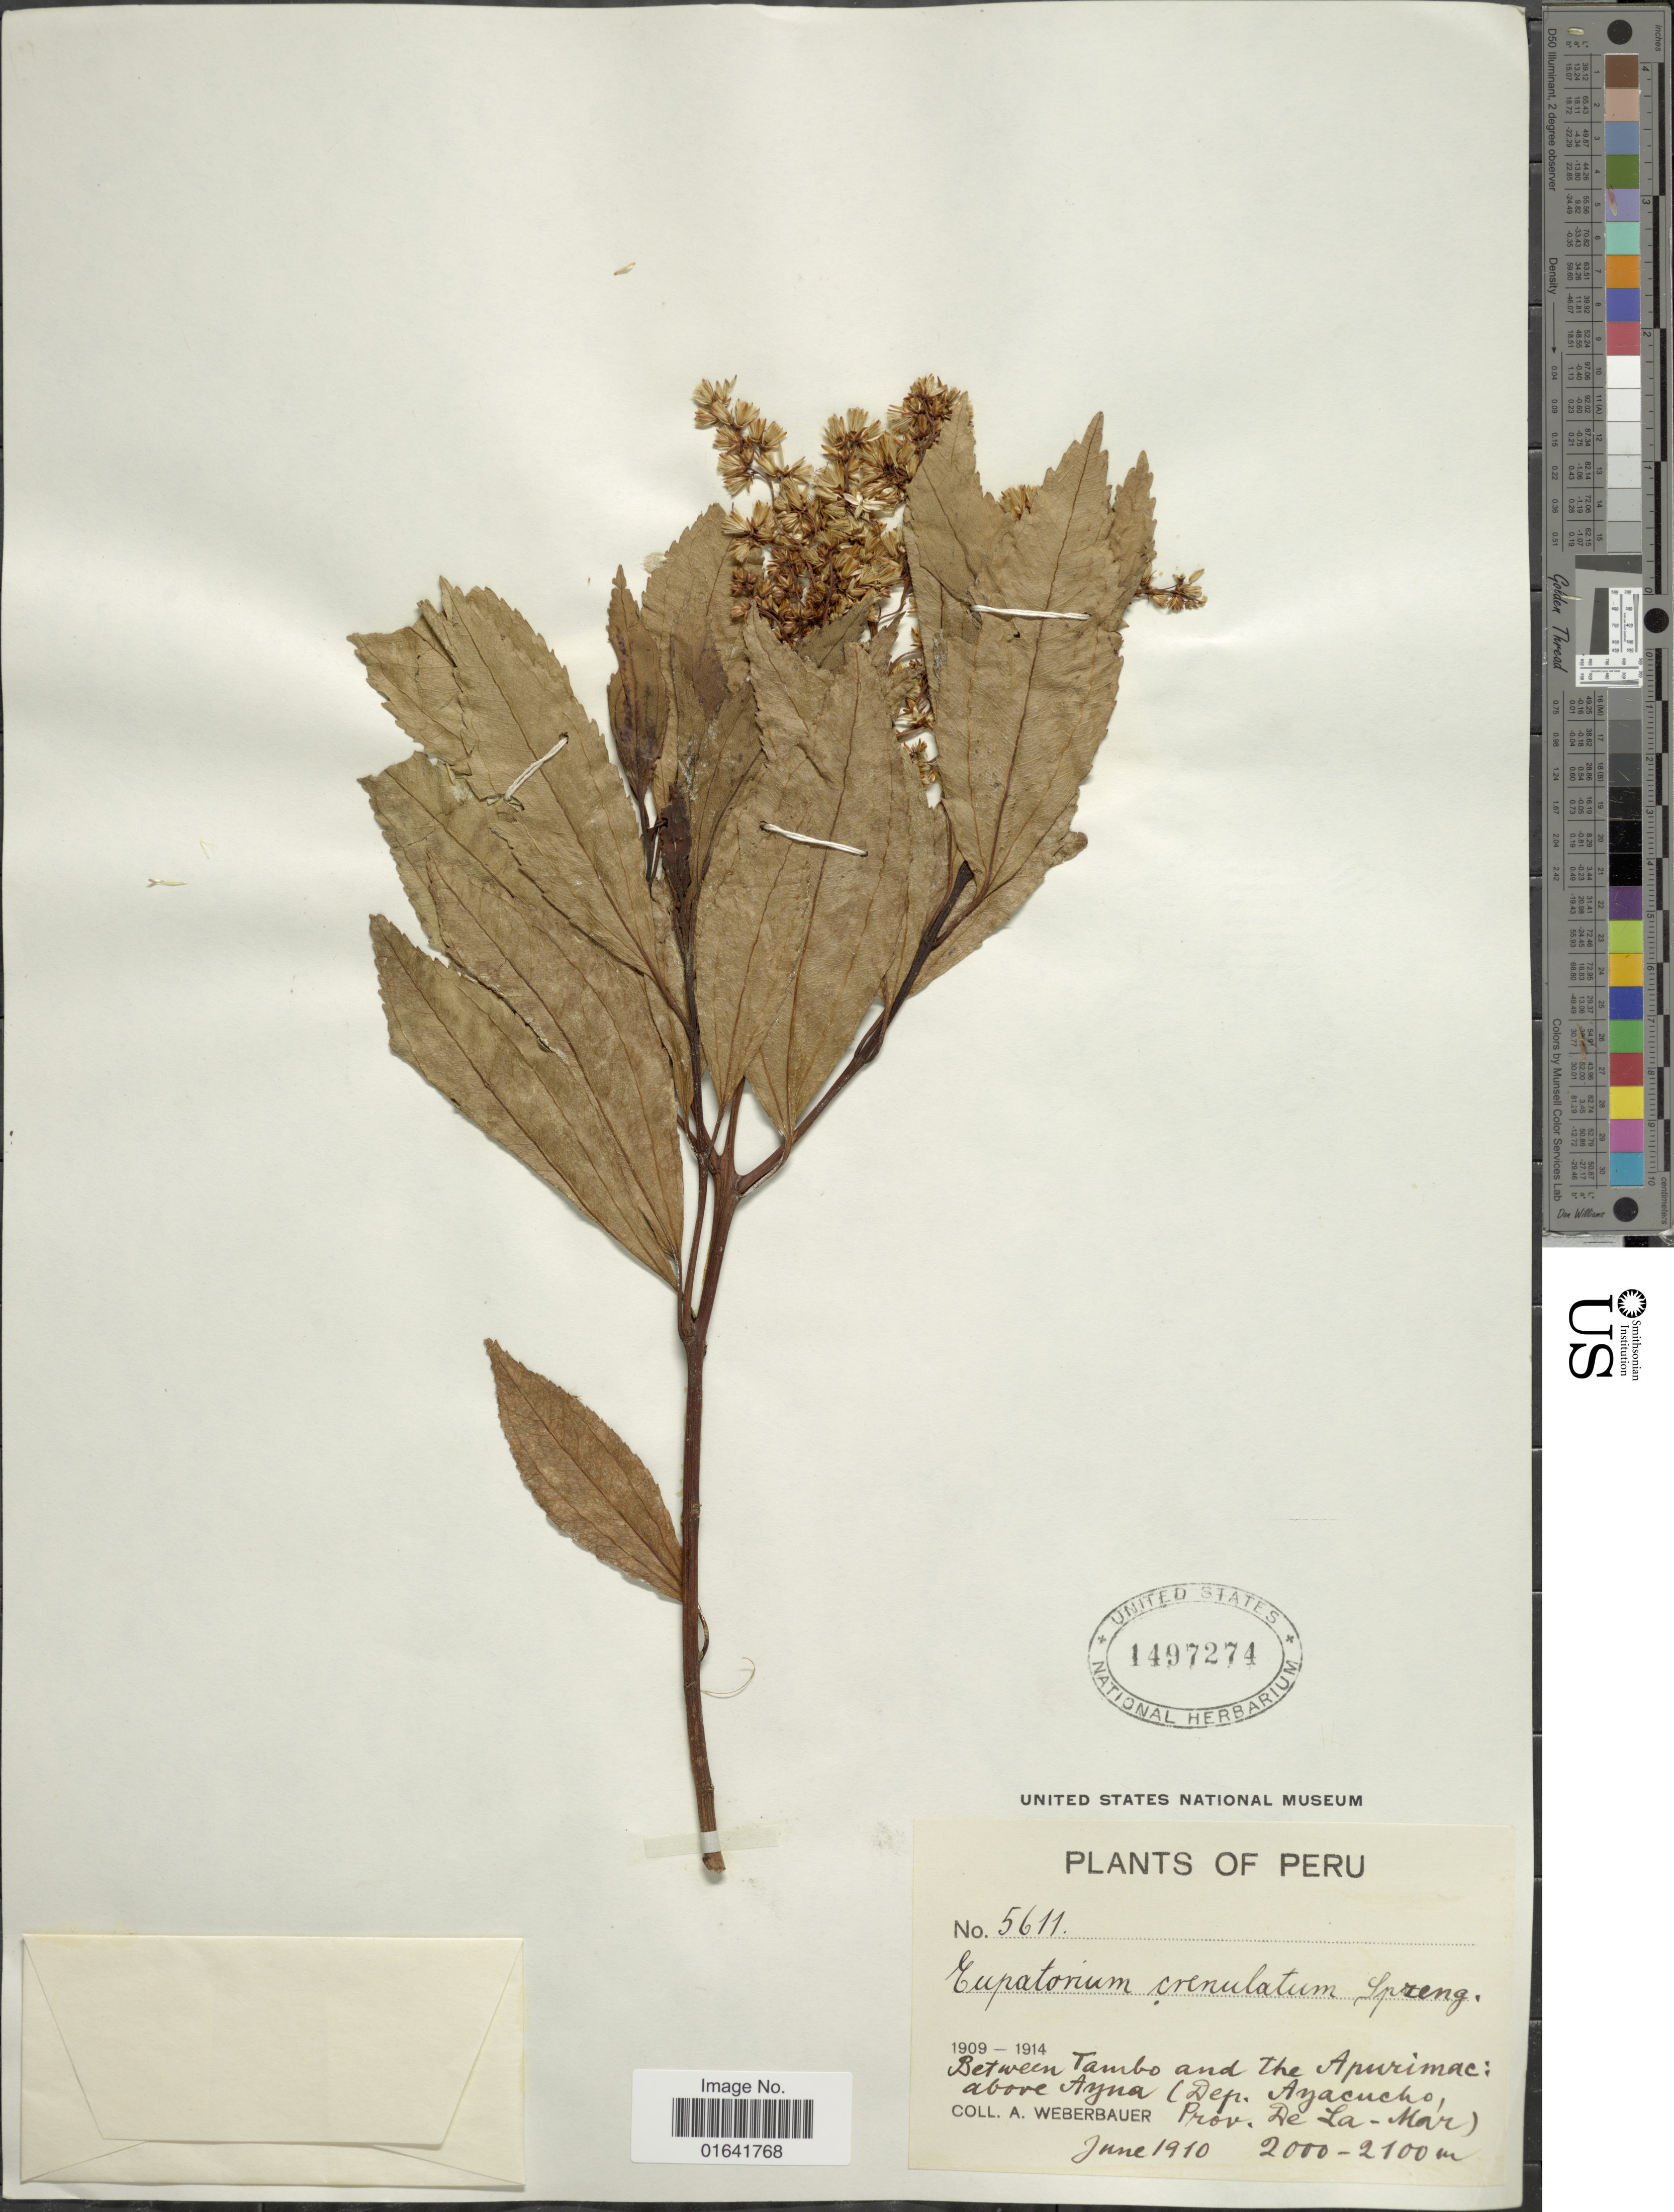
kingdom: Plantae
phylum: Tracheophyta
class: Magnoliopsida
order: Asterales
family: Asteraceae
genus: Raulinoreitzia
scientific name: Raulinoreitzia crenulata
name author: (Spreng.) R.M. King & H. Rob.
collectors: A. Weberbauer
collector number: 5611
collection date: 1910-06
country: Peru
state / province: Ayacucho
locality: Between Tambo and the Apurimac: above Ayna, Prov. de La-Mar.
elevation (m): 2000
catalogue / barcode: US 1497274